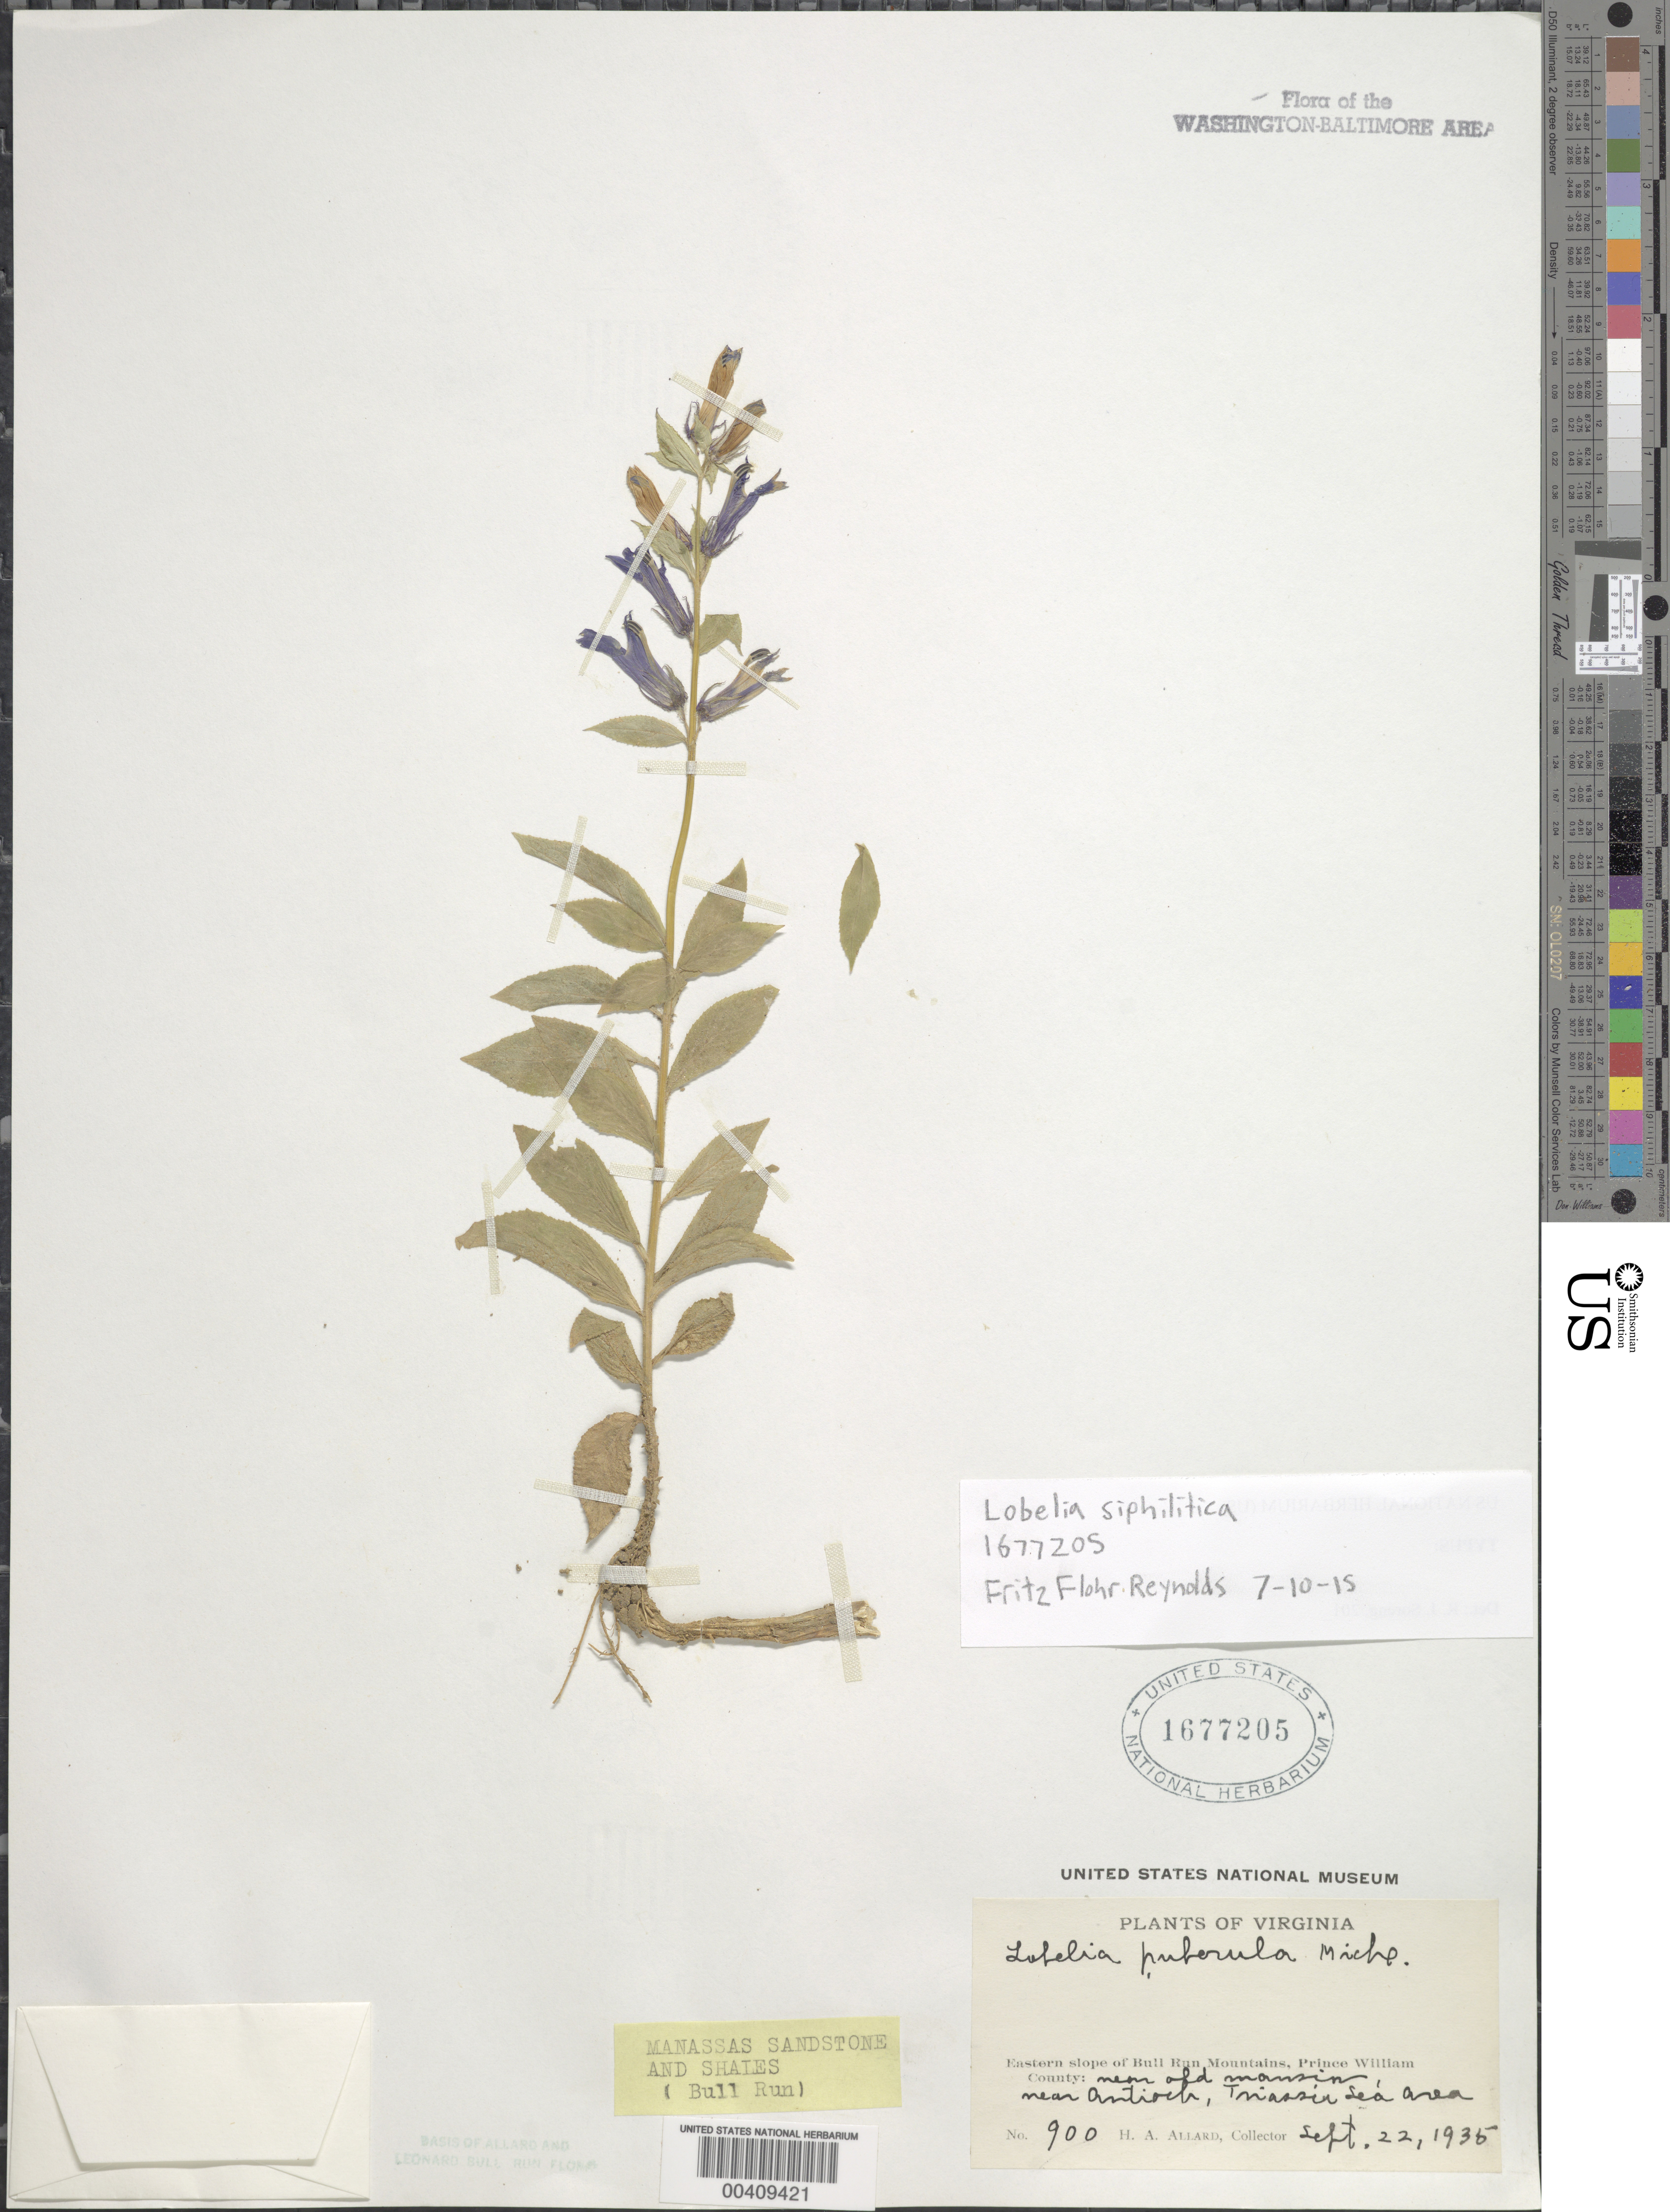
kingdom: Plantae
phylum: Tracheophyta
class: Magnoliopsida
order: Asterales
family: Campanulaceae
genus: Lobelia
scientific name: Lobelia siphilitica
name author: L.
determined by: Reynolds, F. F.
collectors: H. A. Allard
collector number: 900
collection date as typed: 22 Sep 1936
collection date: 1936-09-22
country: United States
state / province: Virginia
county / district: Prince William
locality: East of Bull Run Mountains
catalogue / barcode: US 1677205